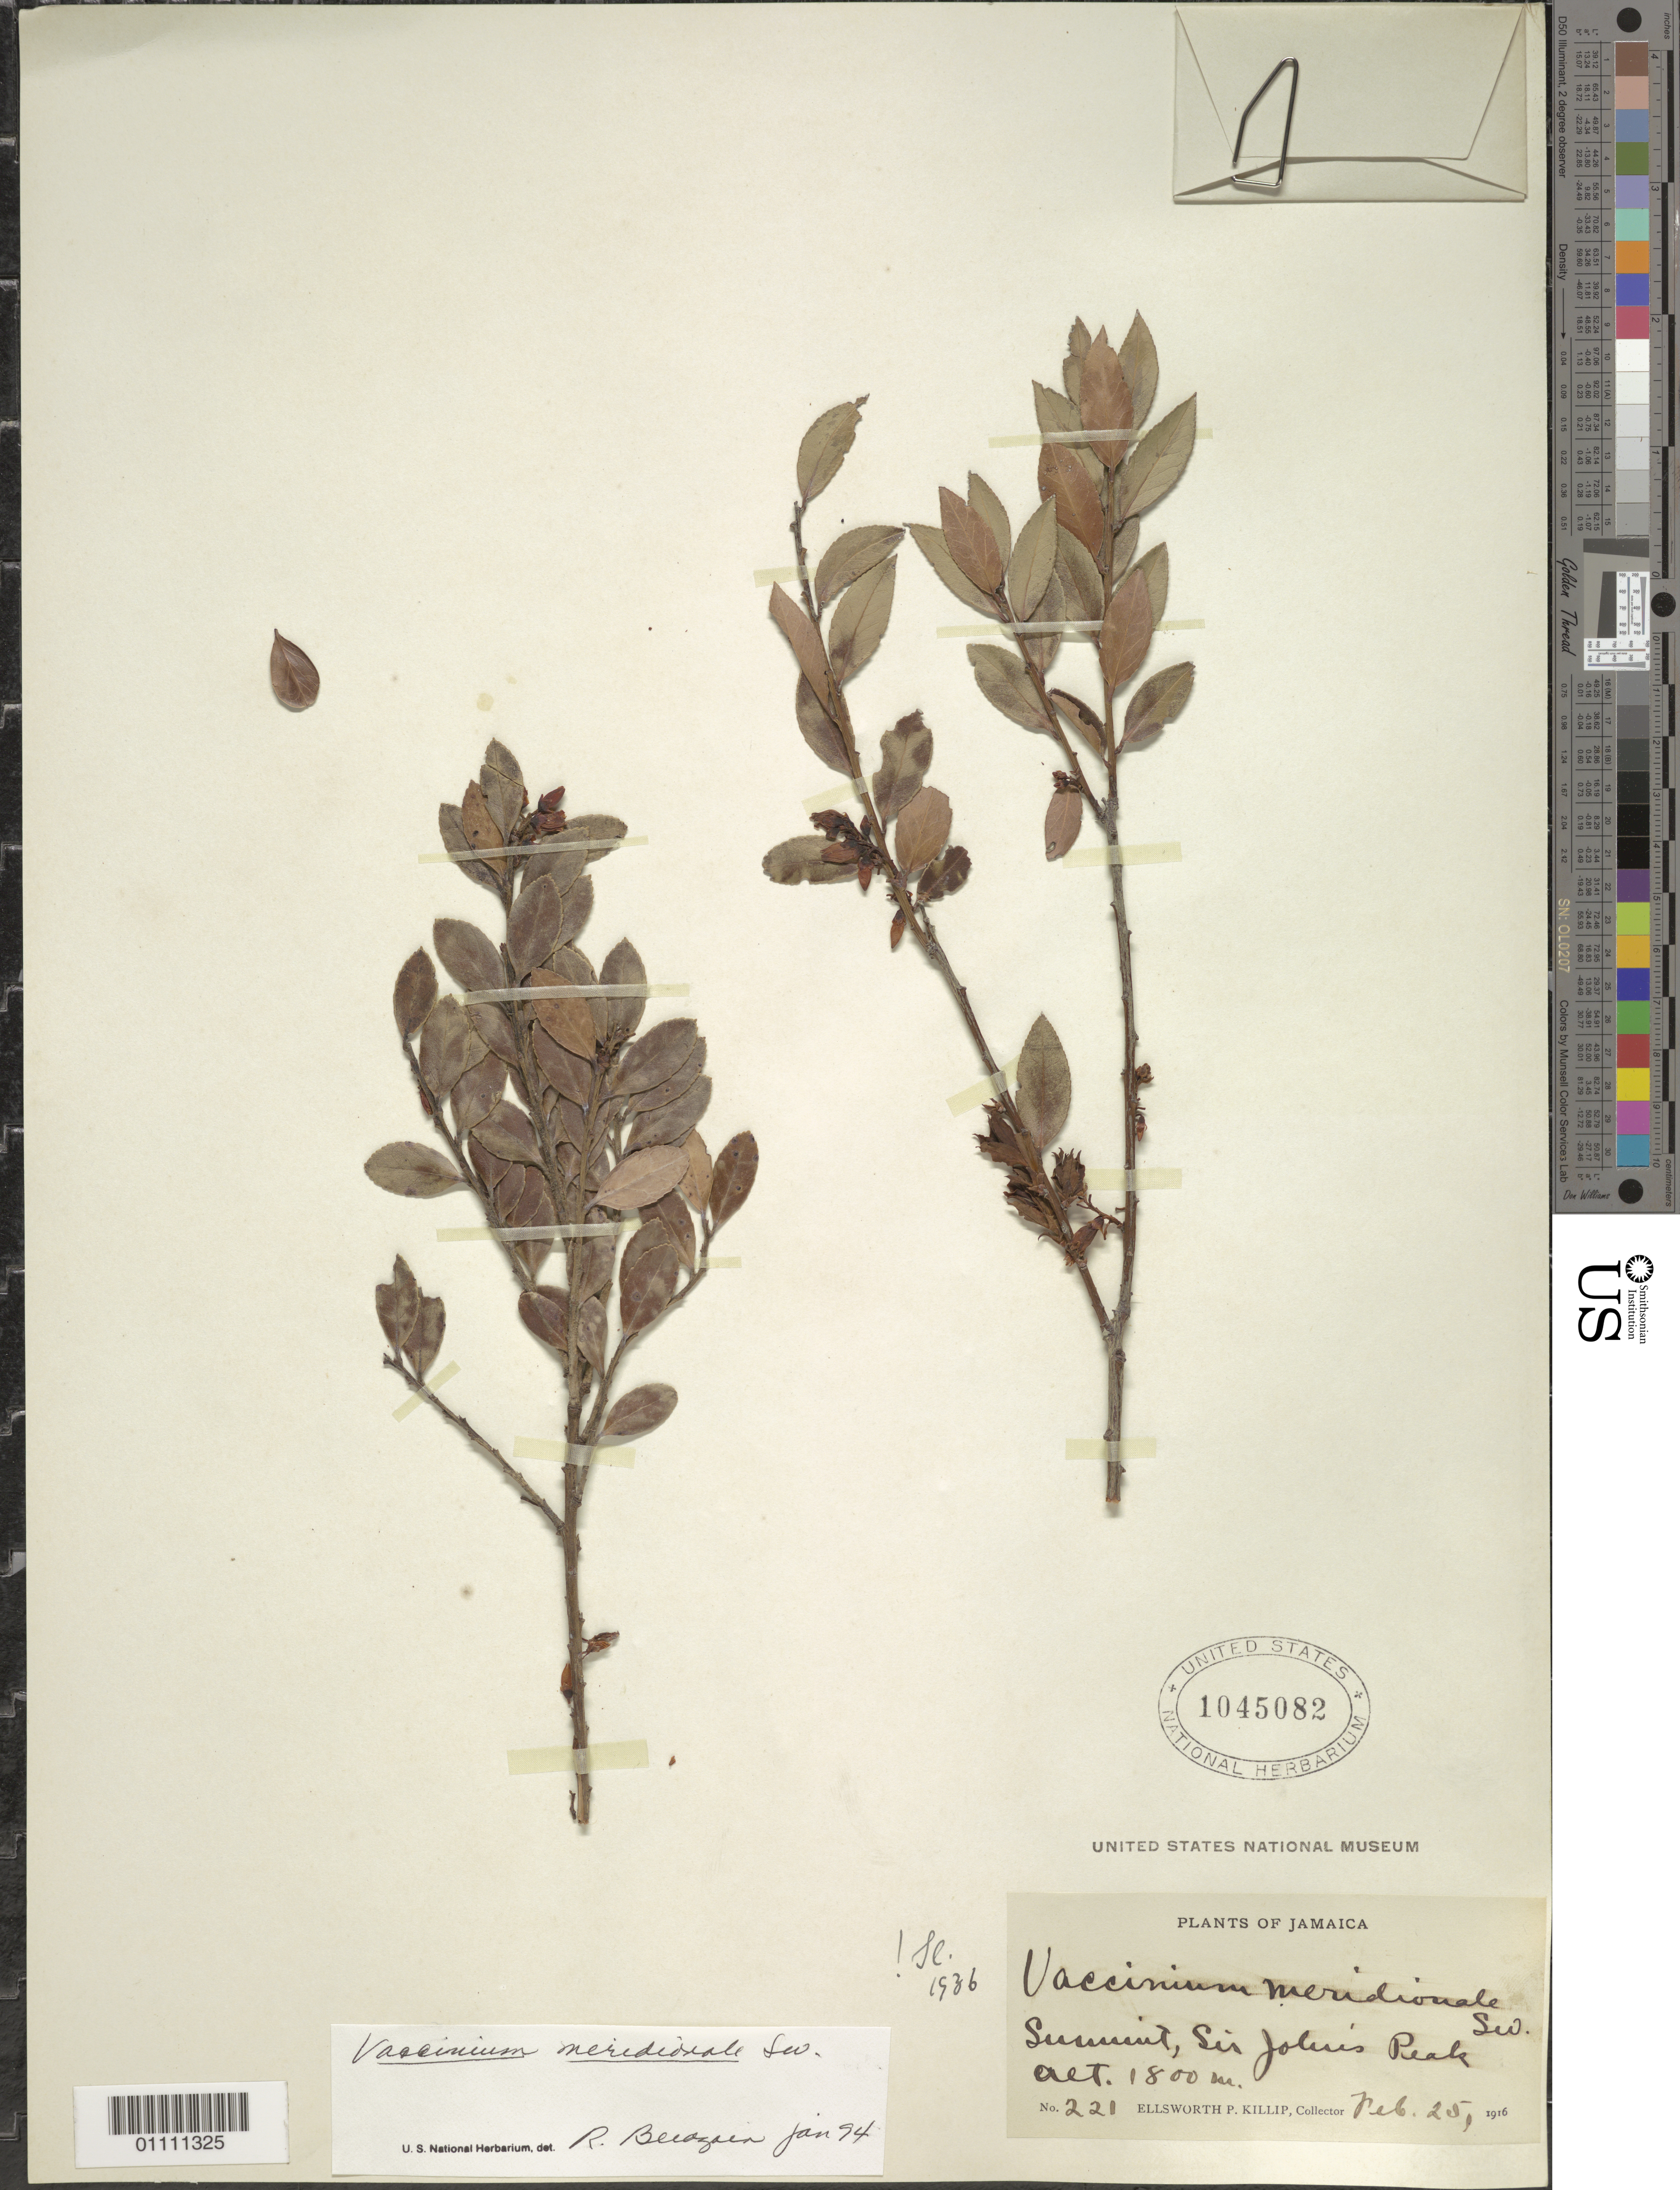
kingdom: Plantae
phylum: Tracheophyta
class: Magnoliopsida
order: Ericales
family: Ericaceae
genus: Vaccinium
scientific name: Vaccinium meridionale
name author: Sw.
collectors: E. P. Killip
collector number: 221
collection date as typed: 25 Feb 1916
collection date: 1916-02-25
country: Jamaica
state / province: Portland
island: Jamaica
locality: Summit, Sir John's Peak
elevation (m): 1800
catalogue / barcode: US 1045082